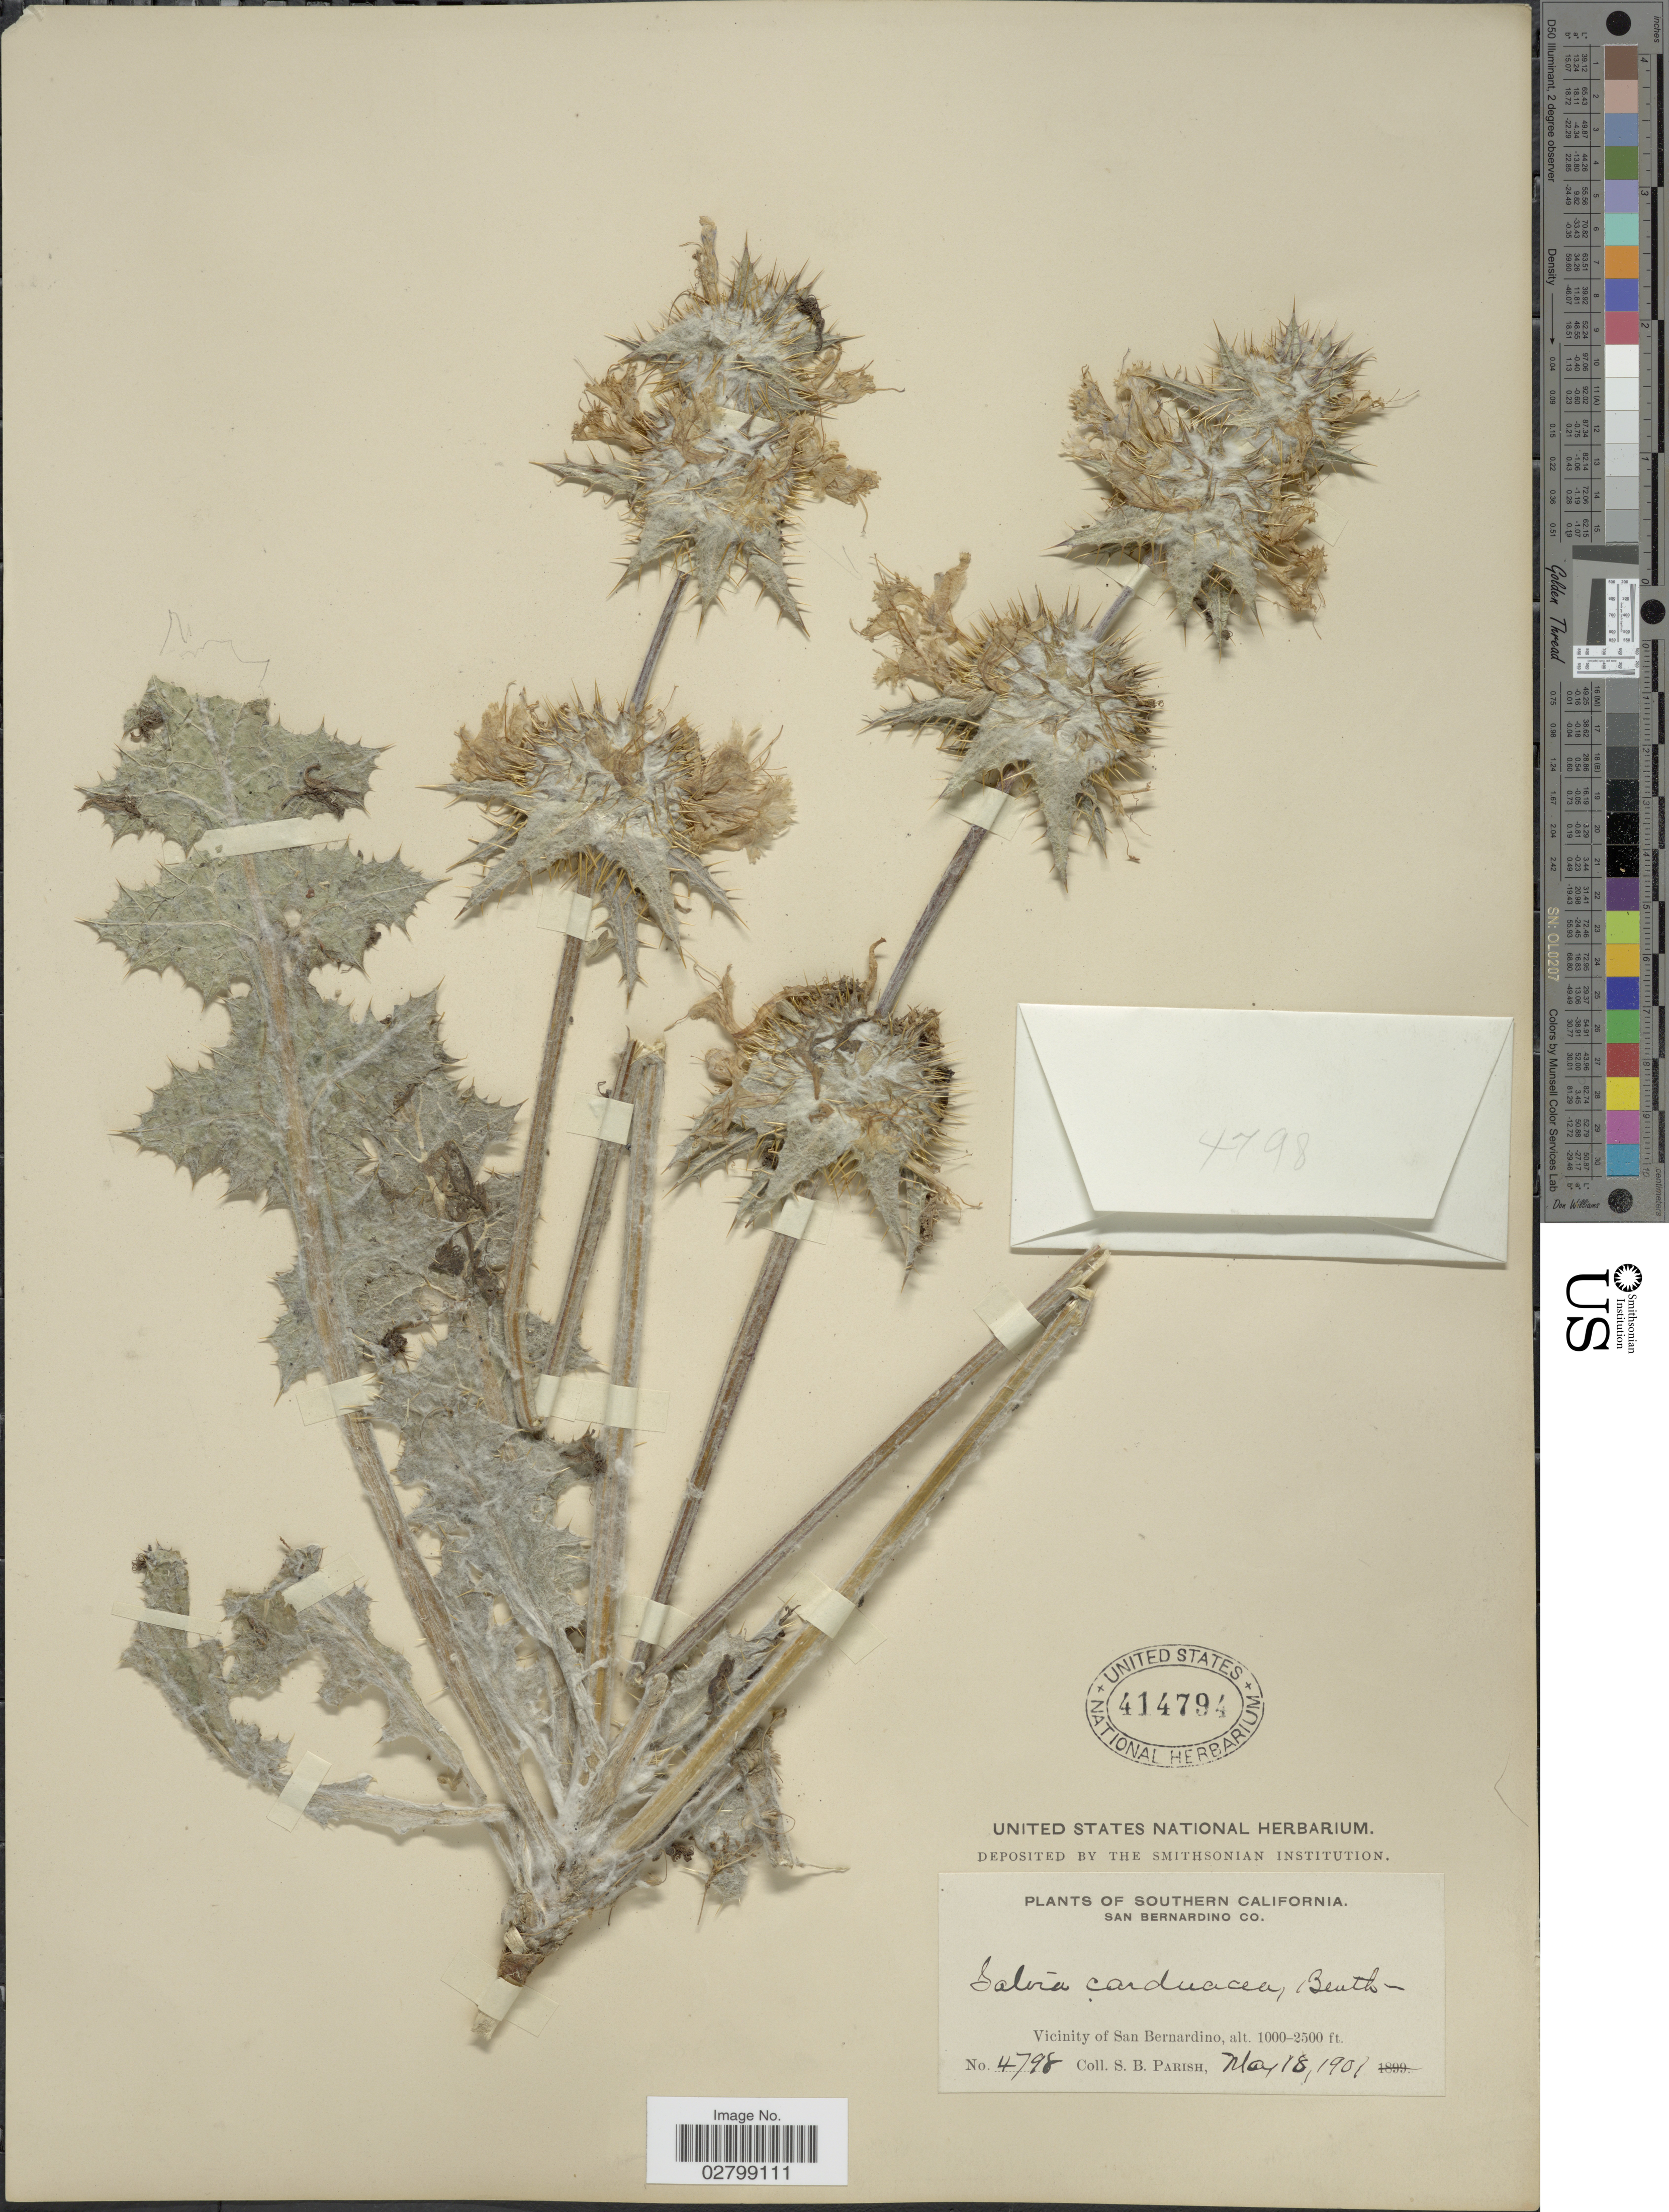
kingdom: Plantae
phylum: Tracheophyta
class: Magnoliopsida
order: Lamiales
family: Lamiaceae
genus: Salvia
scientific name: Salvia carduacea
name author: Benth.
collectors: S. B. Parish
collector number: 4798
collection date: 1901-05-18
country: United States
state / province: California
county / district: San Bernardino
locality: Southern California. San Bernardino Co. Vicinity of San Bernardino.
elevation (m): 305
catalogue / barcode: US 414794